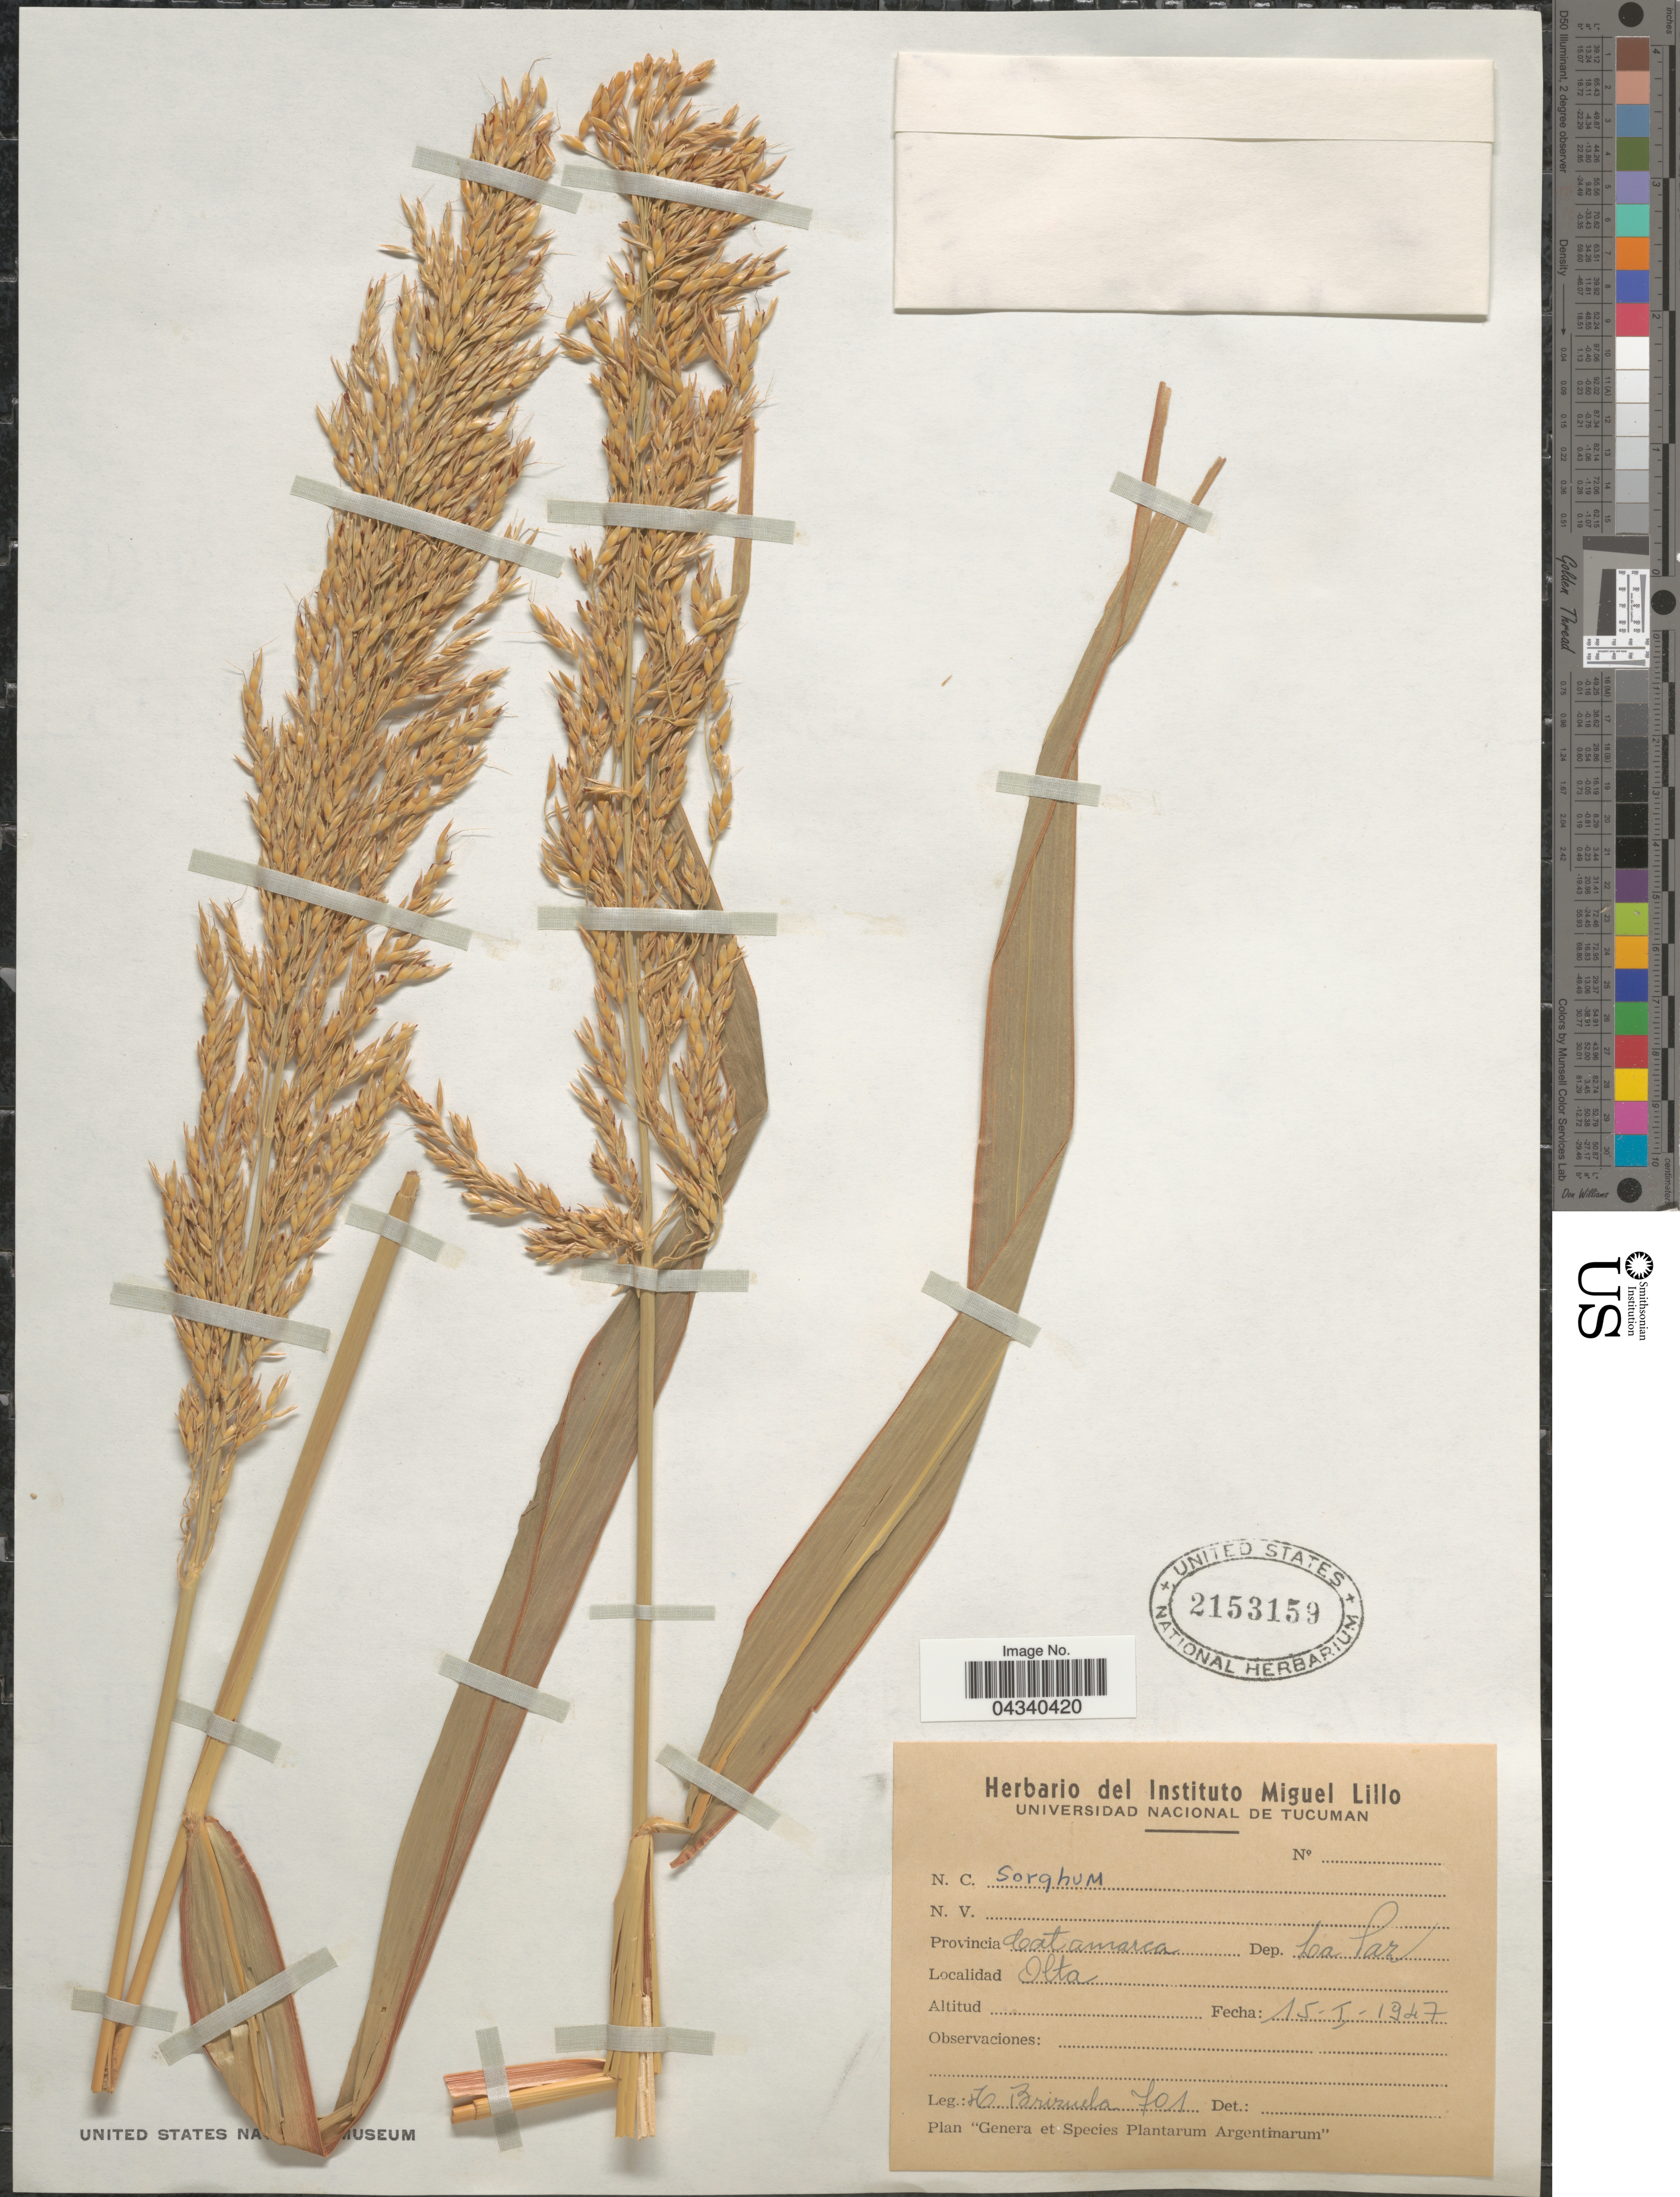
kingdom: Plantae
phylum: Tracheophyta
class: Liliopsida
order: Poales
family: Poaceae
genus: Sorghum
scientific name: Sorghum sp.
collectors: J. Brizuela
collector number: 701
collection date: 1947-01-15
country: Argentina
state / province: Catamarca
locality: Dep. La Paz. Olta.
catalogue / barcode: US 2153159